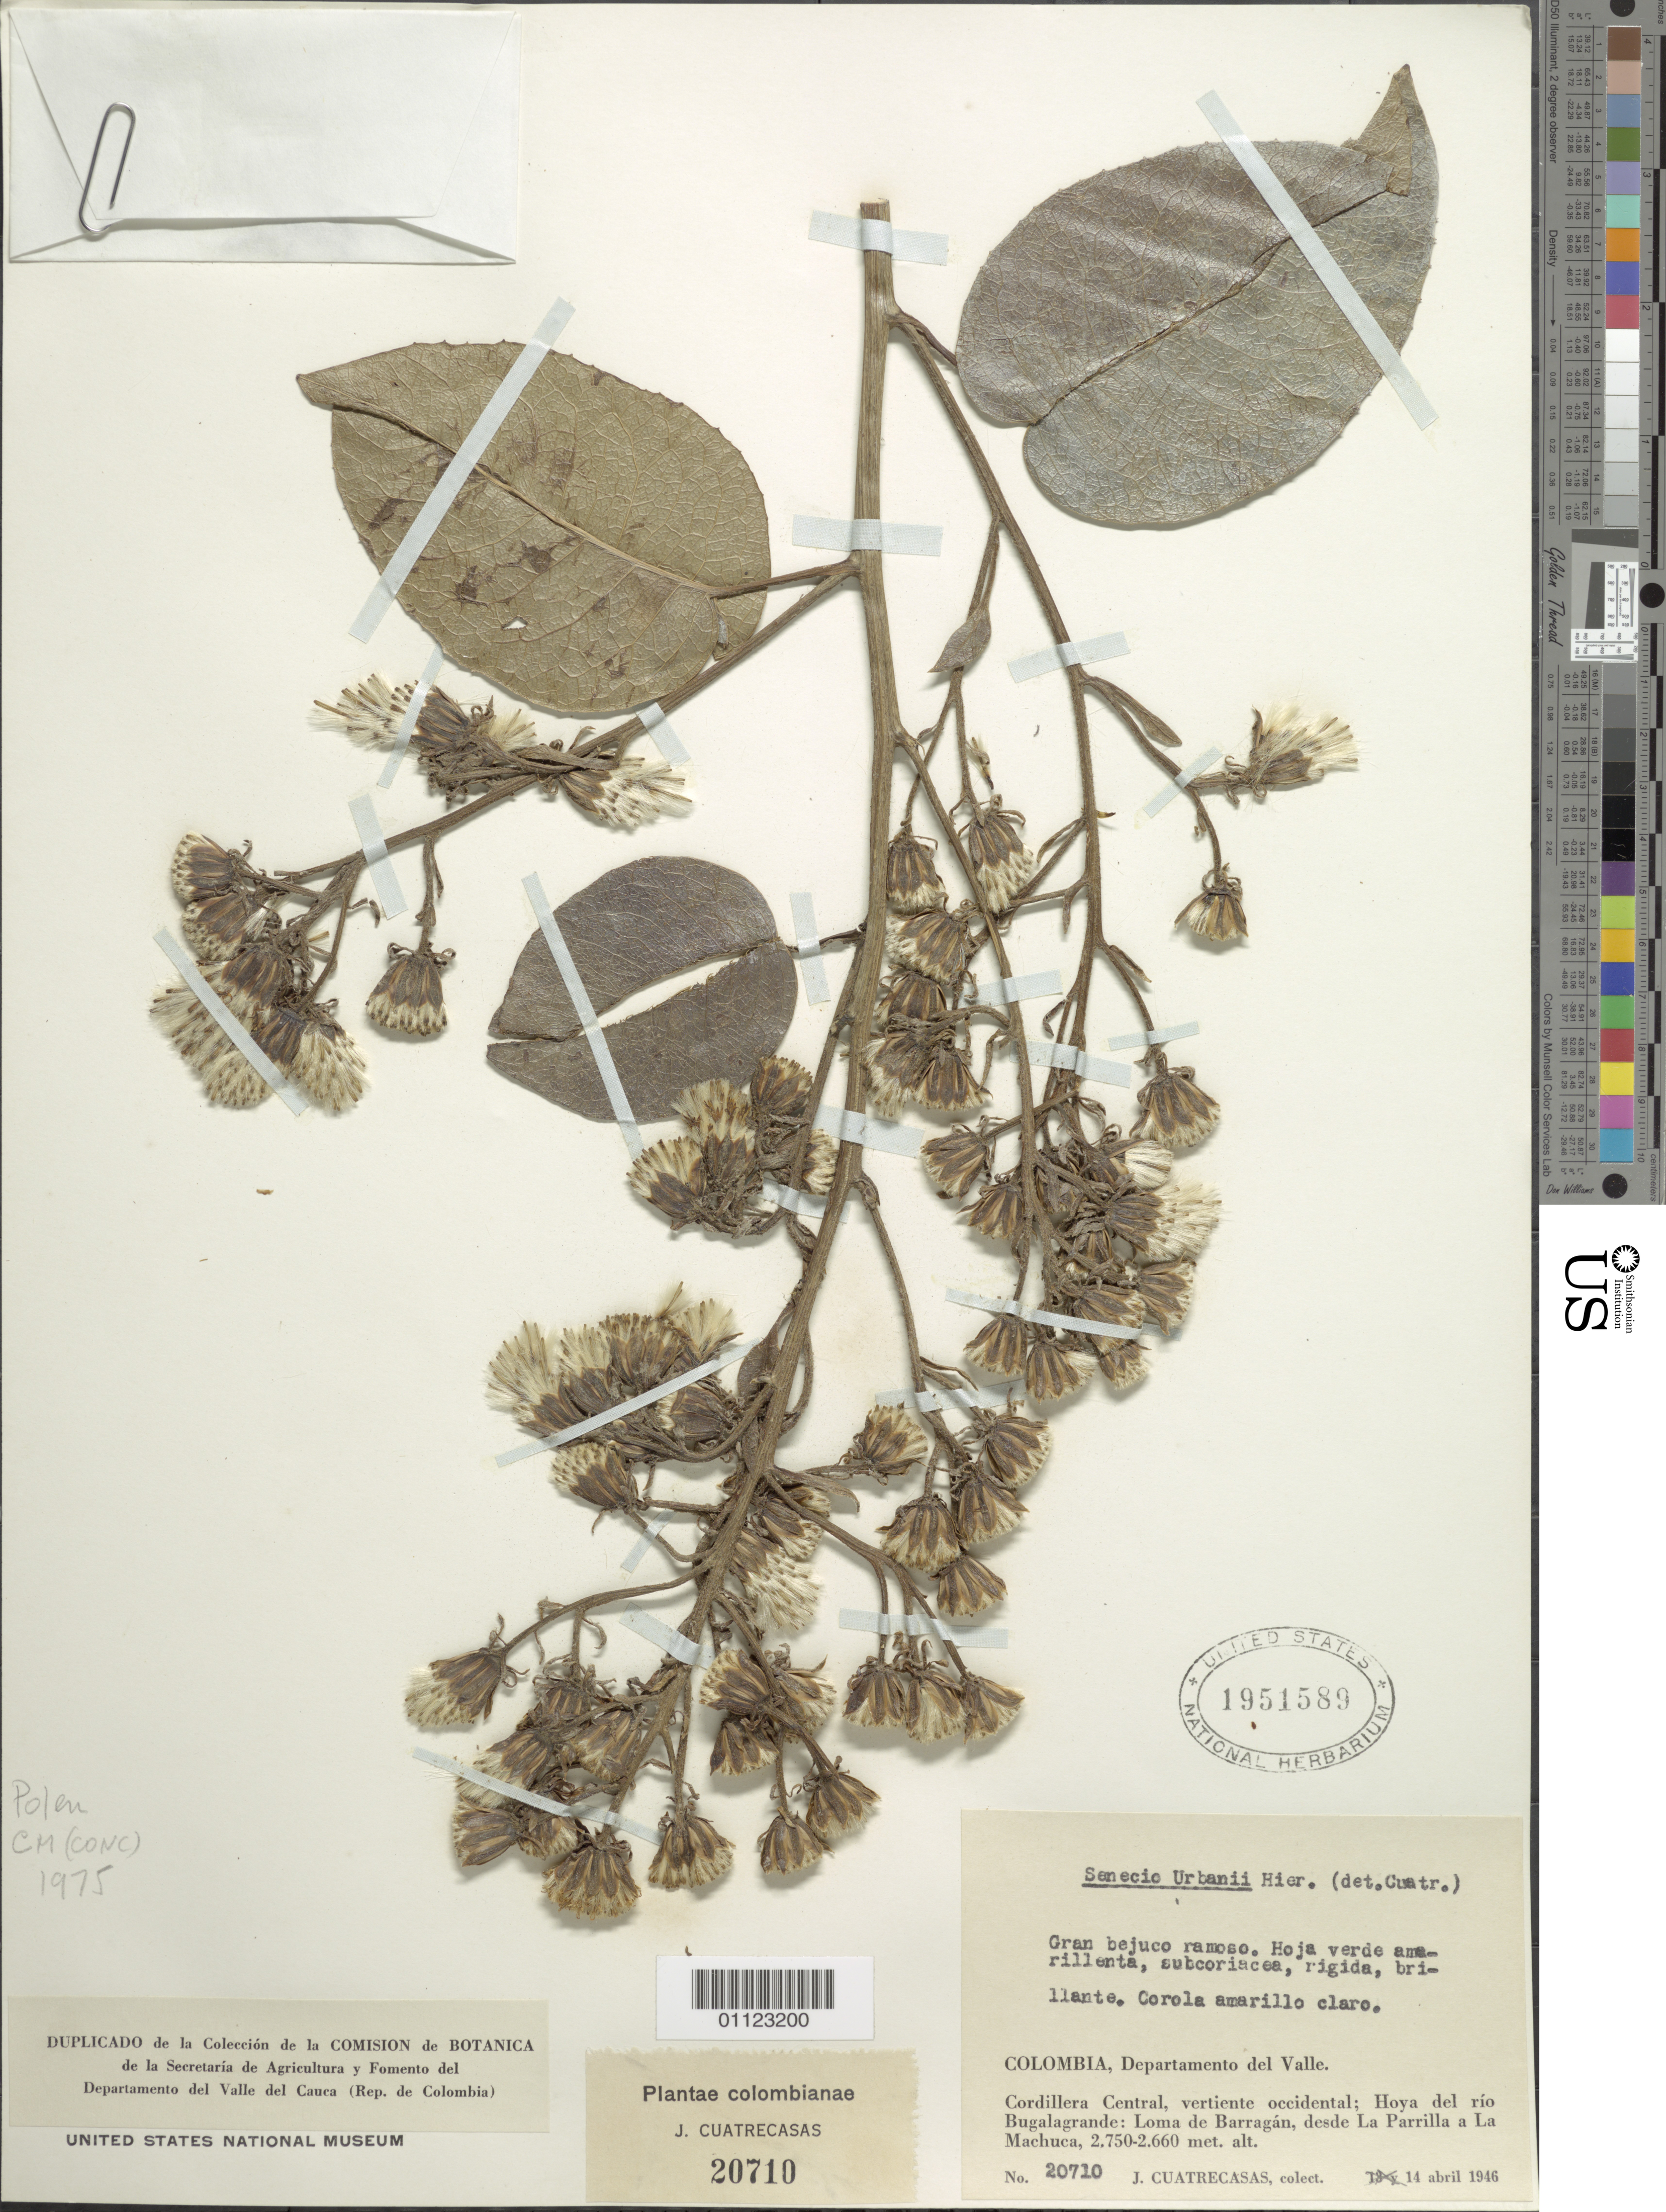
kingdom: Plantae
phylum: Tracheophyta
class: Magnoliopsida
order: Asterales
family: Asteraceae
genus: Pentacalia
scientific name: Pentacalia urbanii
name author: (Hieron.) Cuatrec.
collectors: J. Cuatrecasas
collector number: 20710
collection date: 1946-04-14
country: Colombia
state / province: Valle del Cauca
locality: Departamento del Valle. Cordilla Central, vertiente occidental: Hoya del río Bugalagrande: Loma de Barragán, desde La Parrilla a La Machuca.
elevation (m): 2660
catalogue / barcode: US 1951589